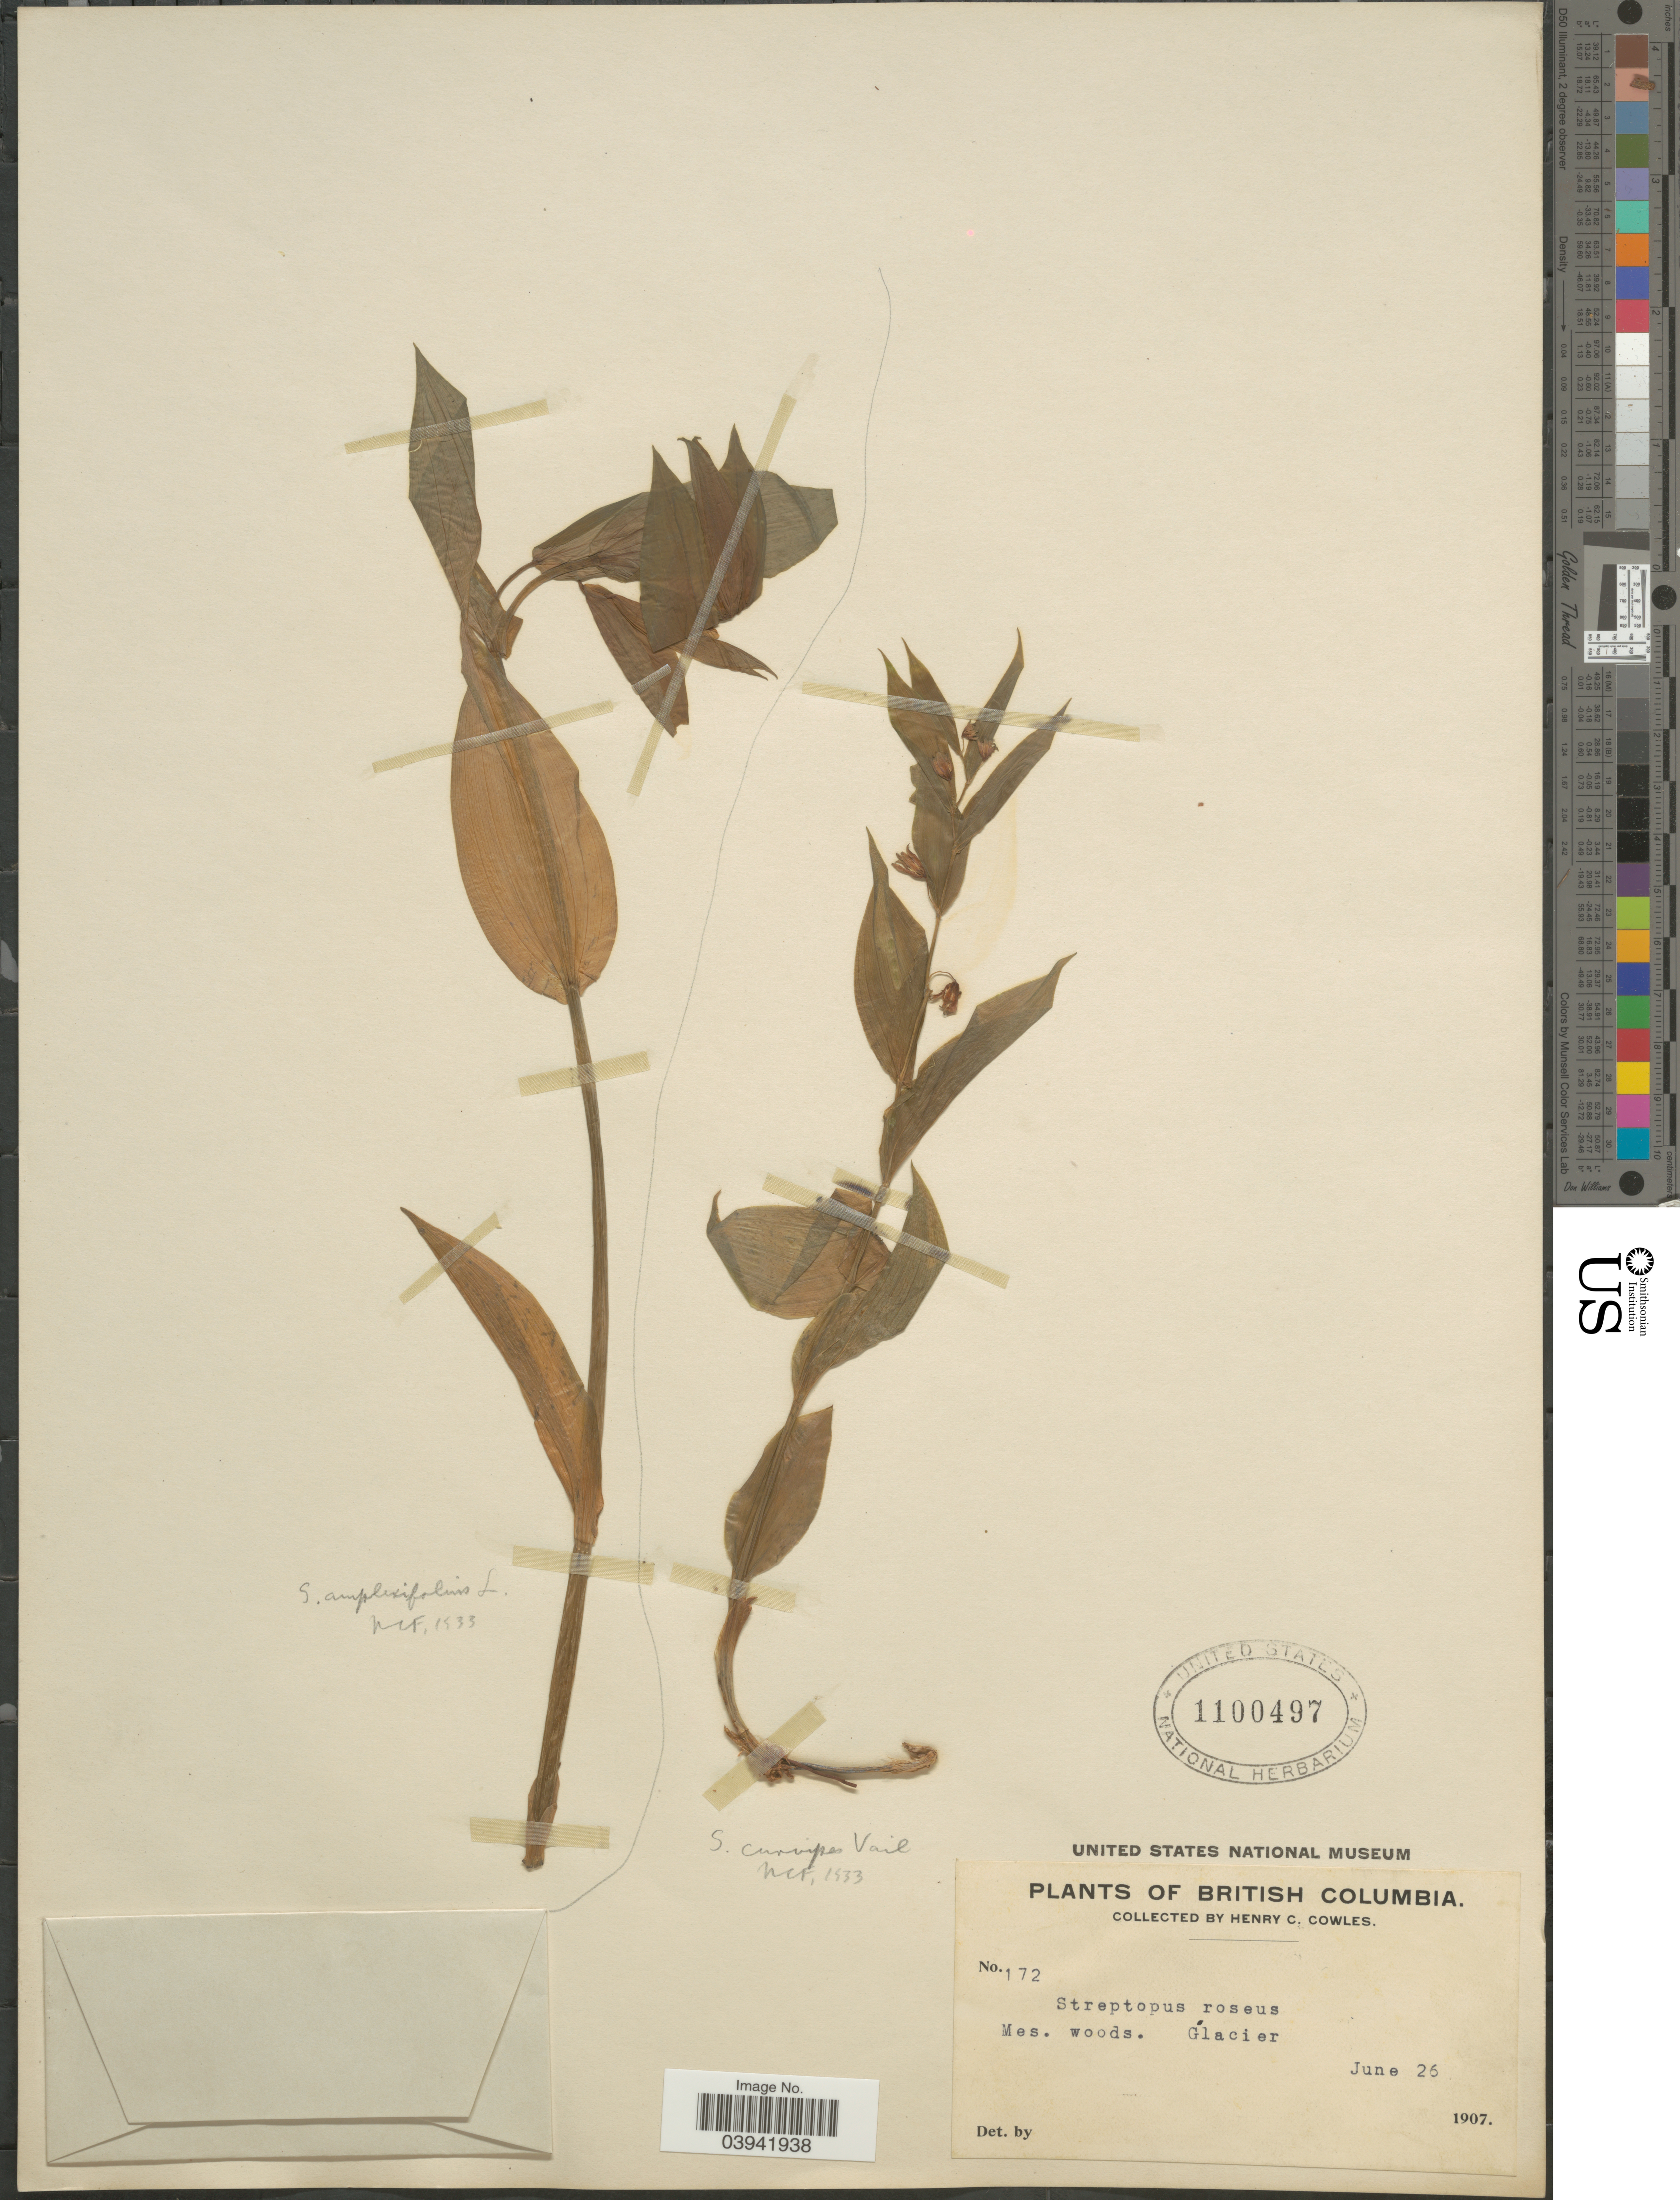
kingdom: Plantae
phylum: Tracheophyta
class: Liliopsida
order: Liliales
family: Liliaceae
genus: Streptopus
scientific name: Streptopus roseus var. curvipes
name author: (Vail) Fassett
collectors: H. Cowles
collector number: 172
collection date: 1907-06-26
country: Canada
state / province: British Columbia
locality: Glacier.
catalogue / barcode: US 1100497